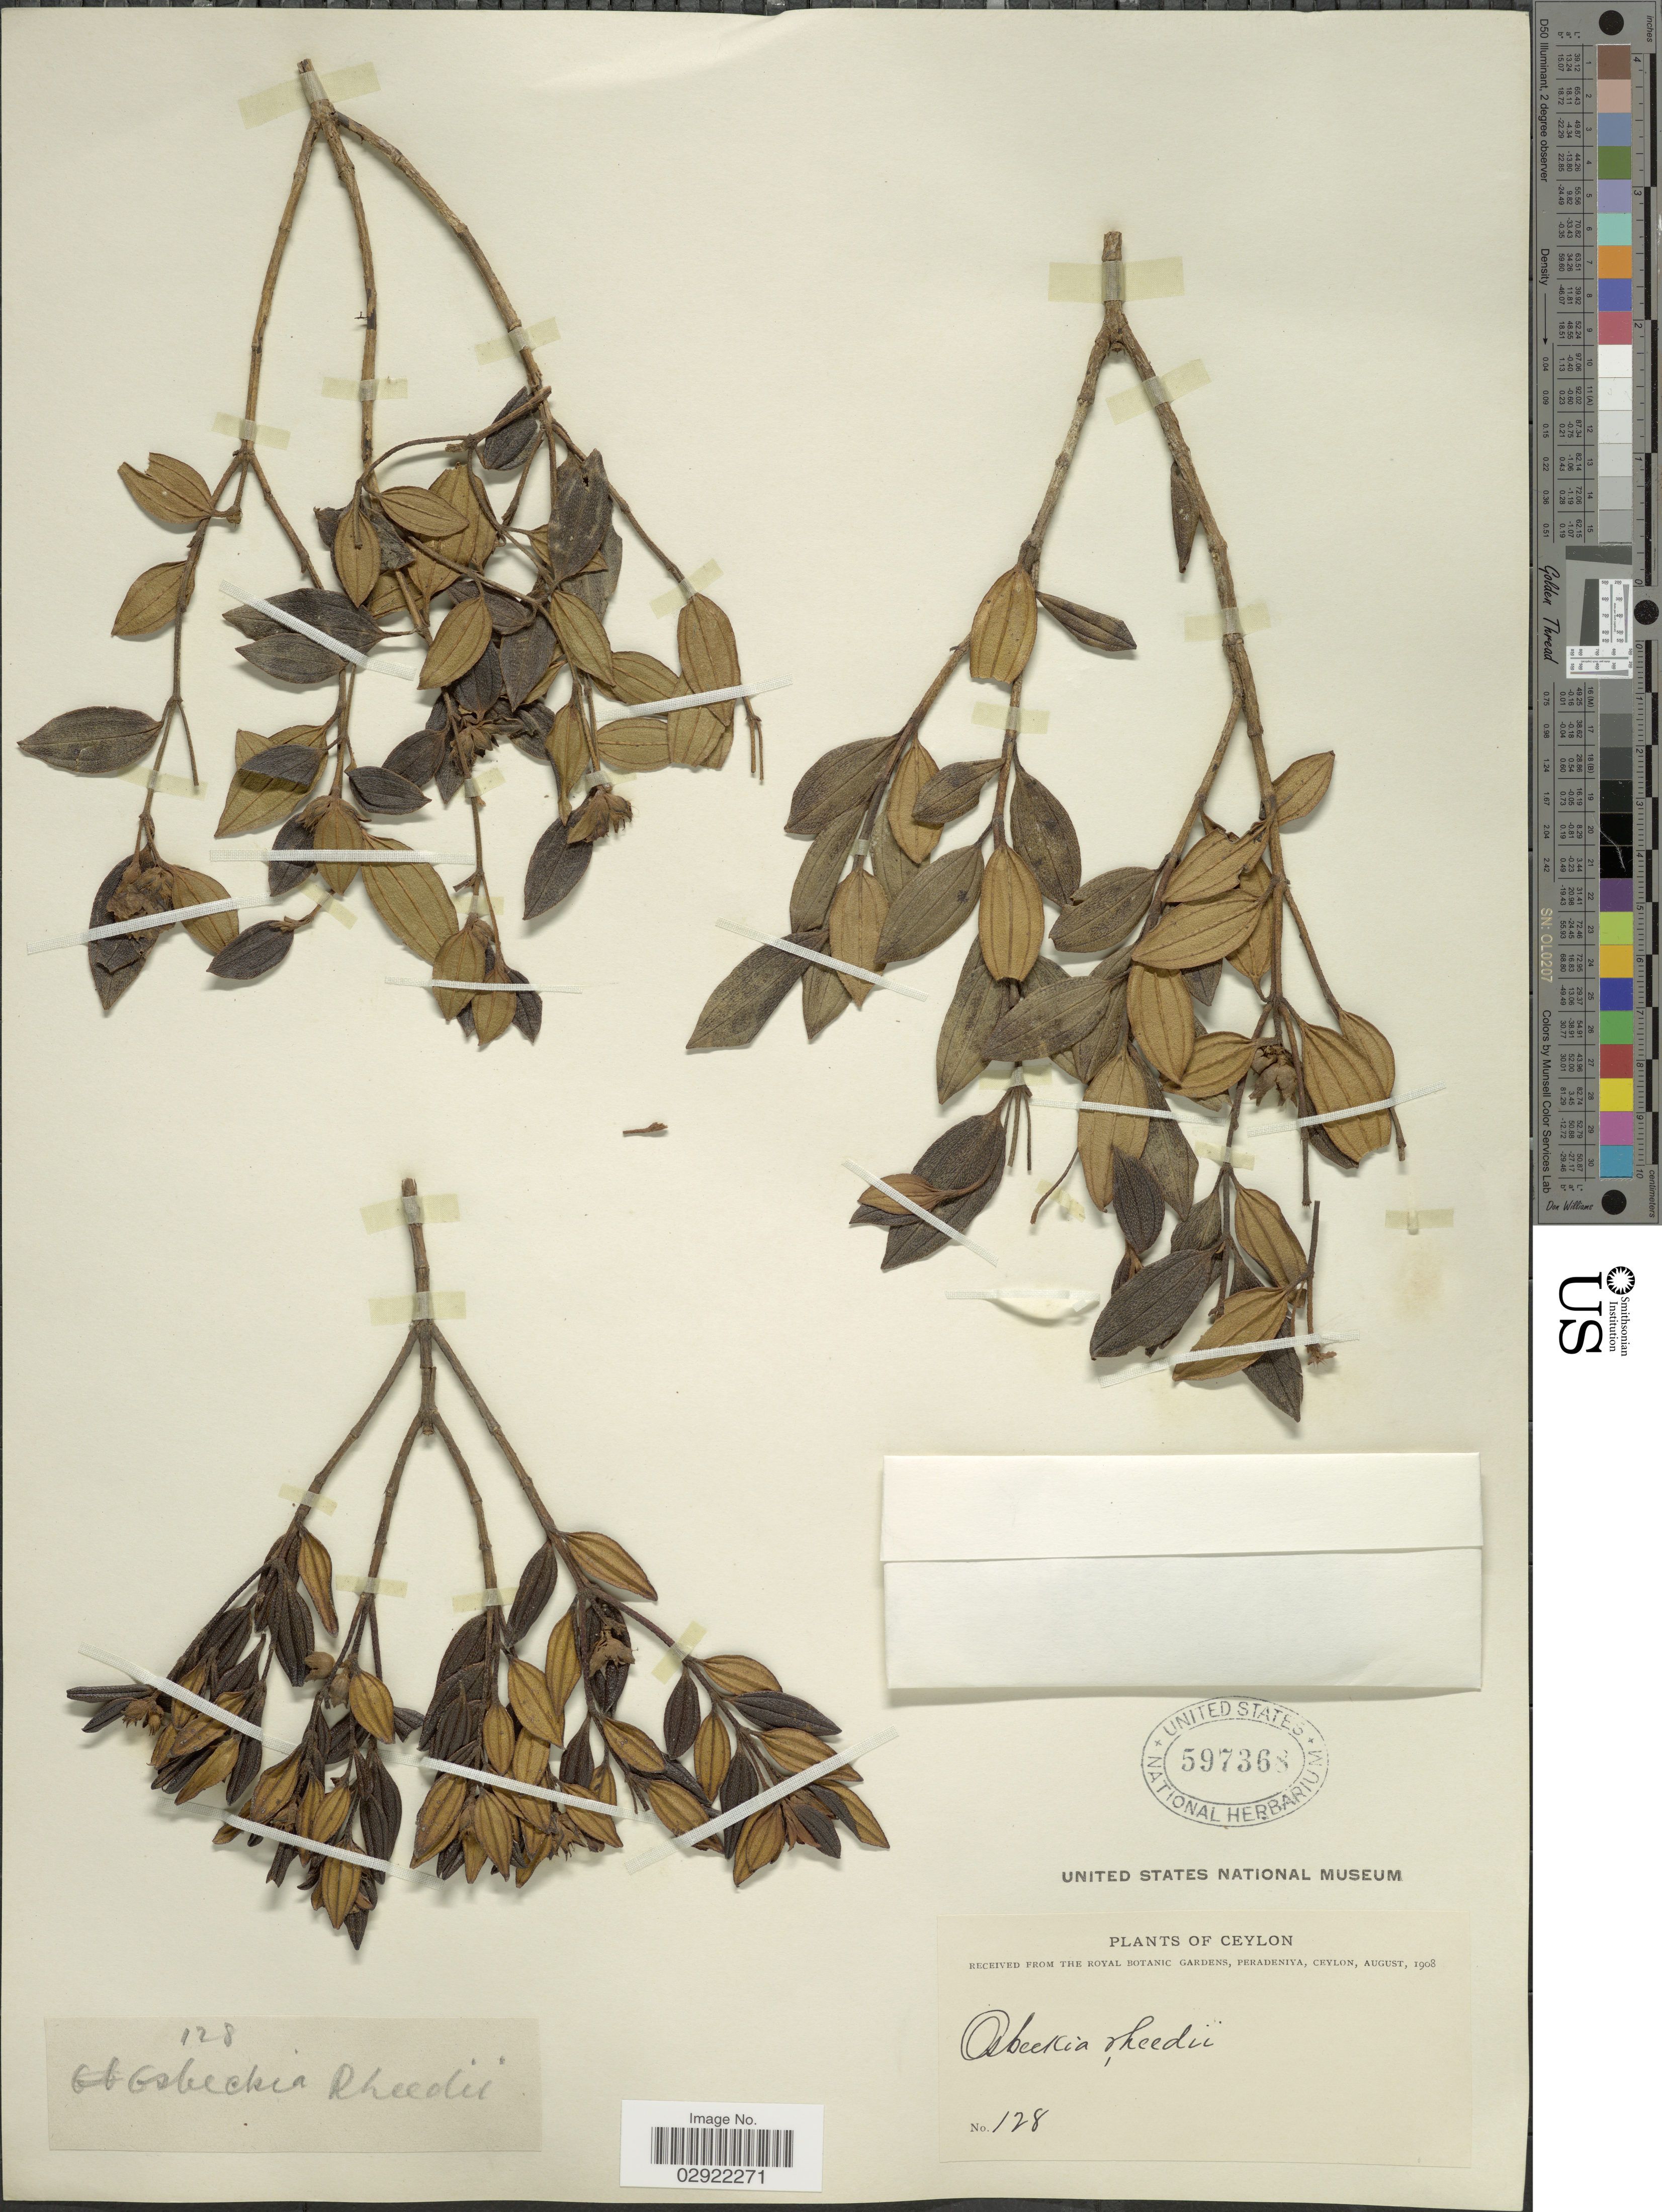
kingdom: Plantae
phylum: Tracheophyta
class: Magnoliopsida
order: Myrtales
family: Melastomataceae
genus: Osbeckia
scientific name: Osbeckia rheedii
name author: Gardner ex Thwaites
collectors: P. Royal Botanic Gardens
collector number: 128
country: Sri Lanka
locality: Ceylon.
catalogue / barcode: US 597368